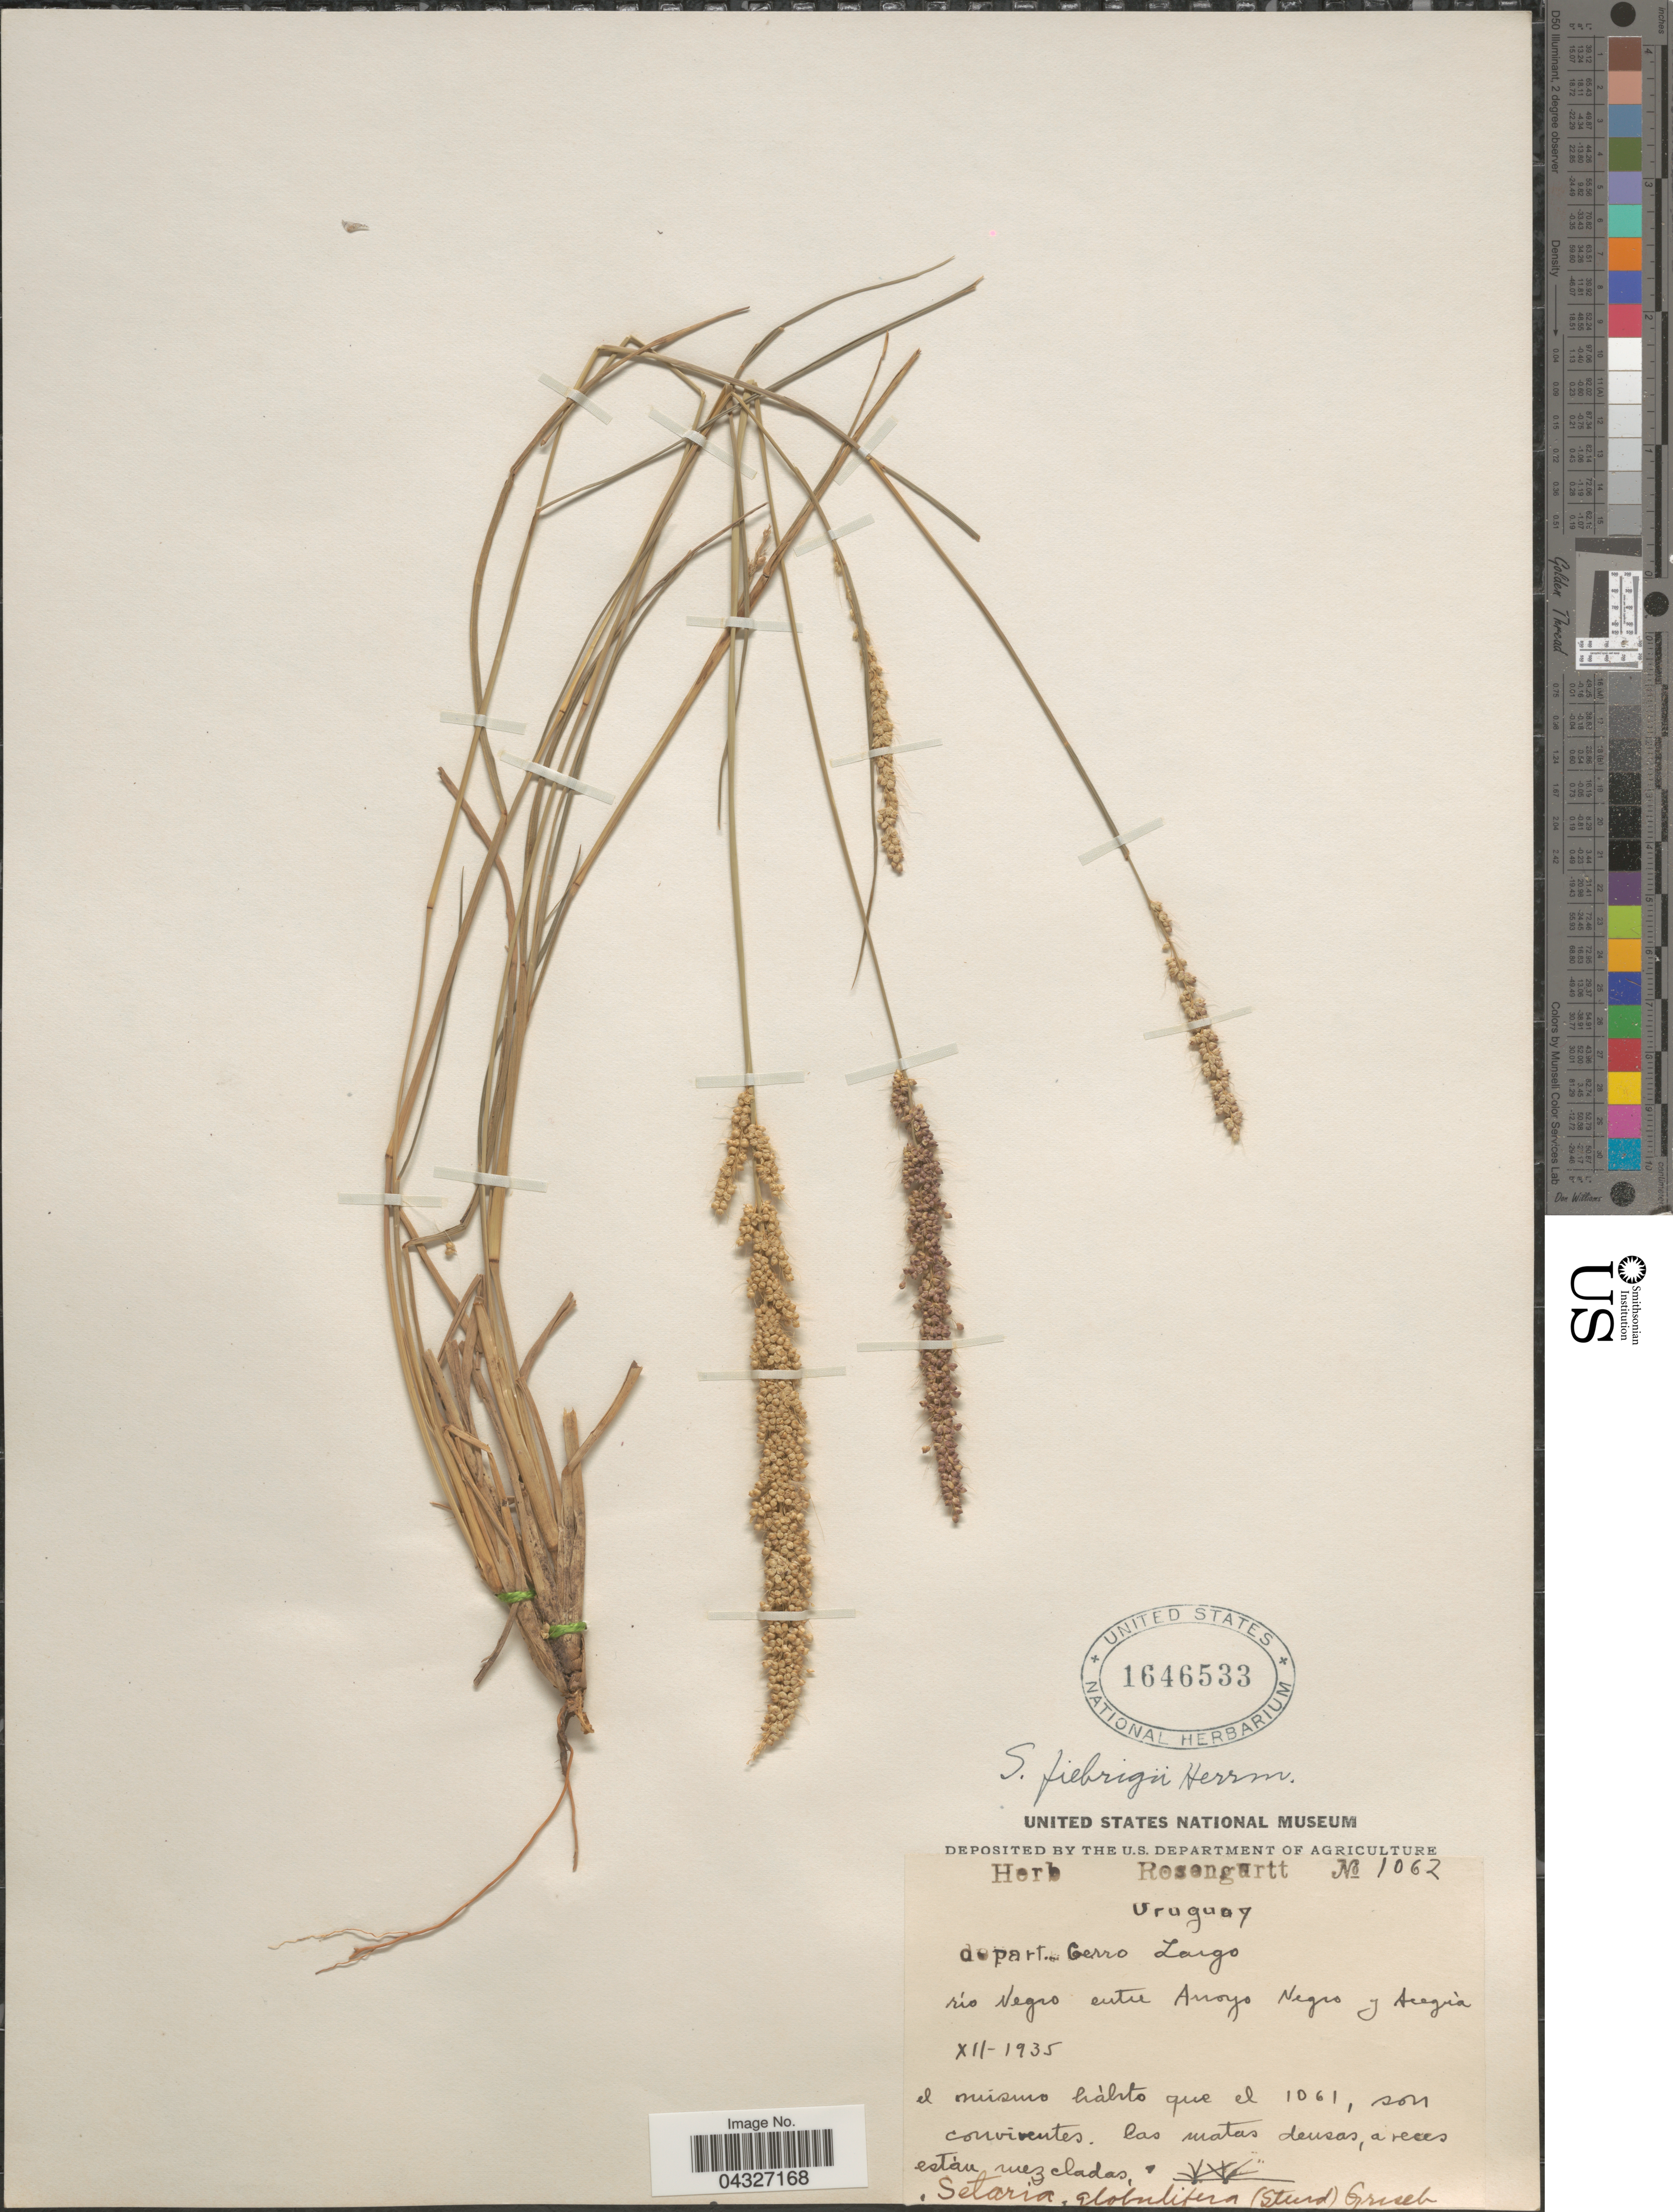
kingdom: Plantae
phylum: Tracheophyta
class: Liliopsida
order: Poales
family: Poaceae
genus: Setaria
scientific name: Setaria fiebrigii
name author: R.A.W. Herrm.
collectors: ex herb. Rosengurtt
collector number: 1062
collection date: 1935-12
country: Uruguay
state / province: Cerro Largo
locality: Depart. Cerro Largo. Río Negro entre Arroyo Negro y Aregía.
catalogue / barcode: US 1646533